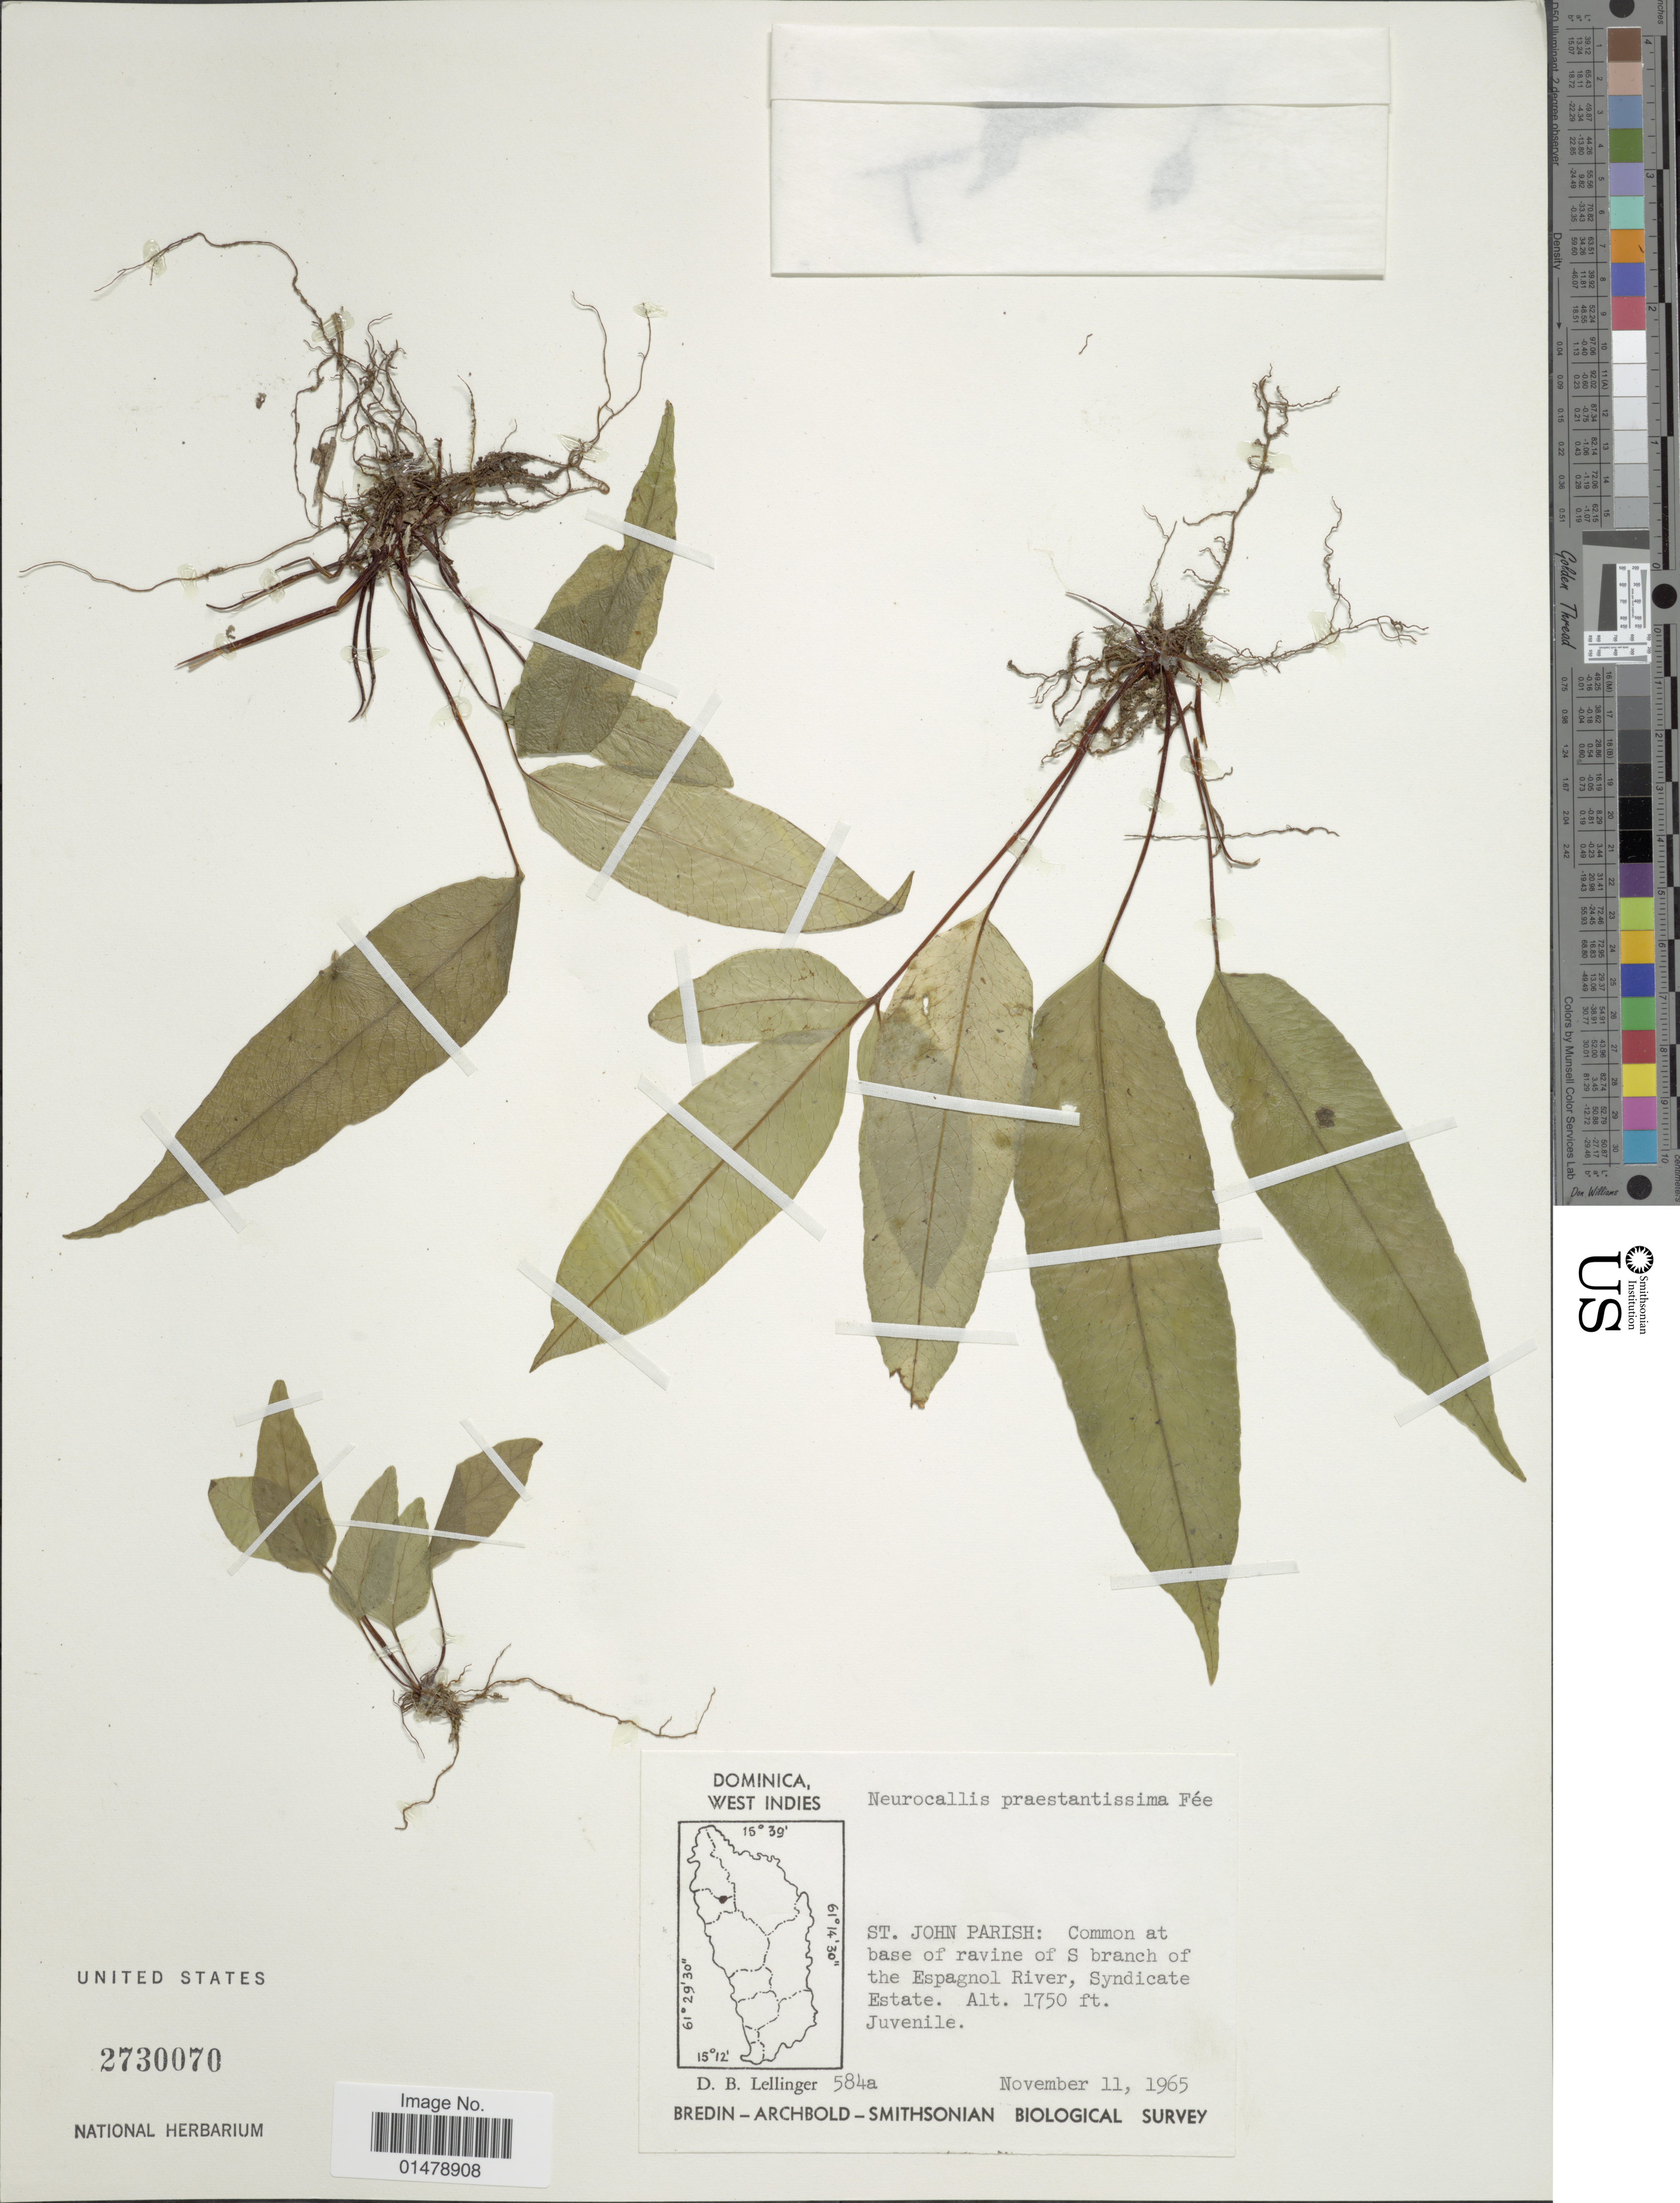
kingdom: Plantae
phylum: Tracheophyta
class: Polypodiopsida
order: Polypodiales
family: Pteridaceae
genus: Pteris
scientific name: Pteris praestantissima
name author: (Bory ex Fée) Christenh.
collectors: D. B. Lellinger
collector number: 584a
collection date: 1965-11-11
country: Dominica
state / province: St. John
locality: West Indies. St. John Parish: Common at base of ravine of S branch of the Espagnol River, Syndicate Estate.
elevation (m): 533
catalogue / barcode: US 2730070